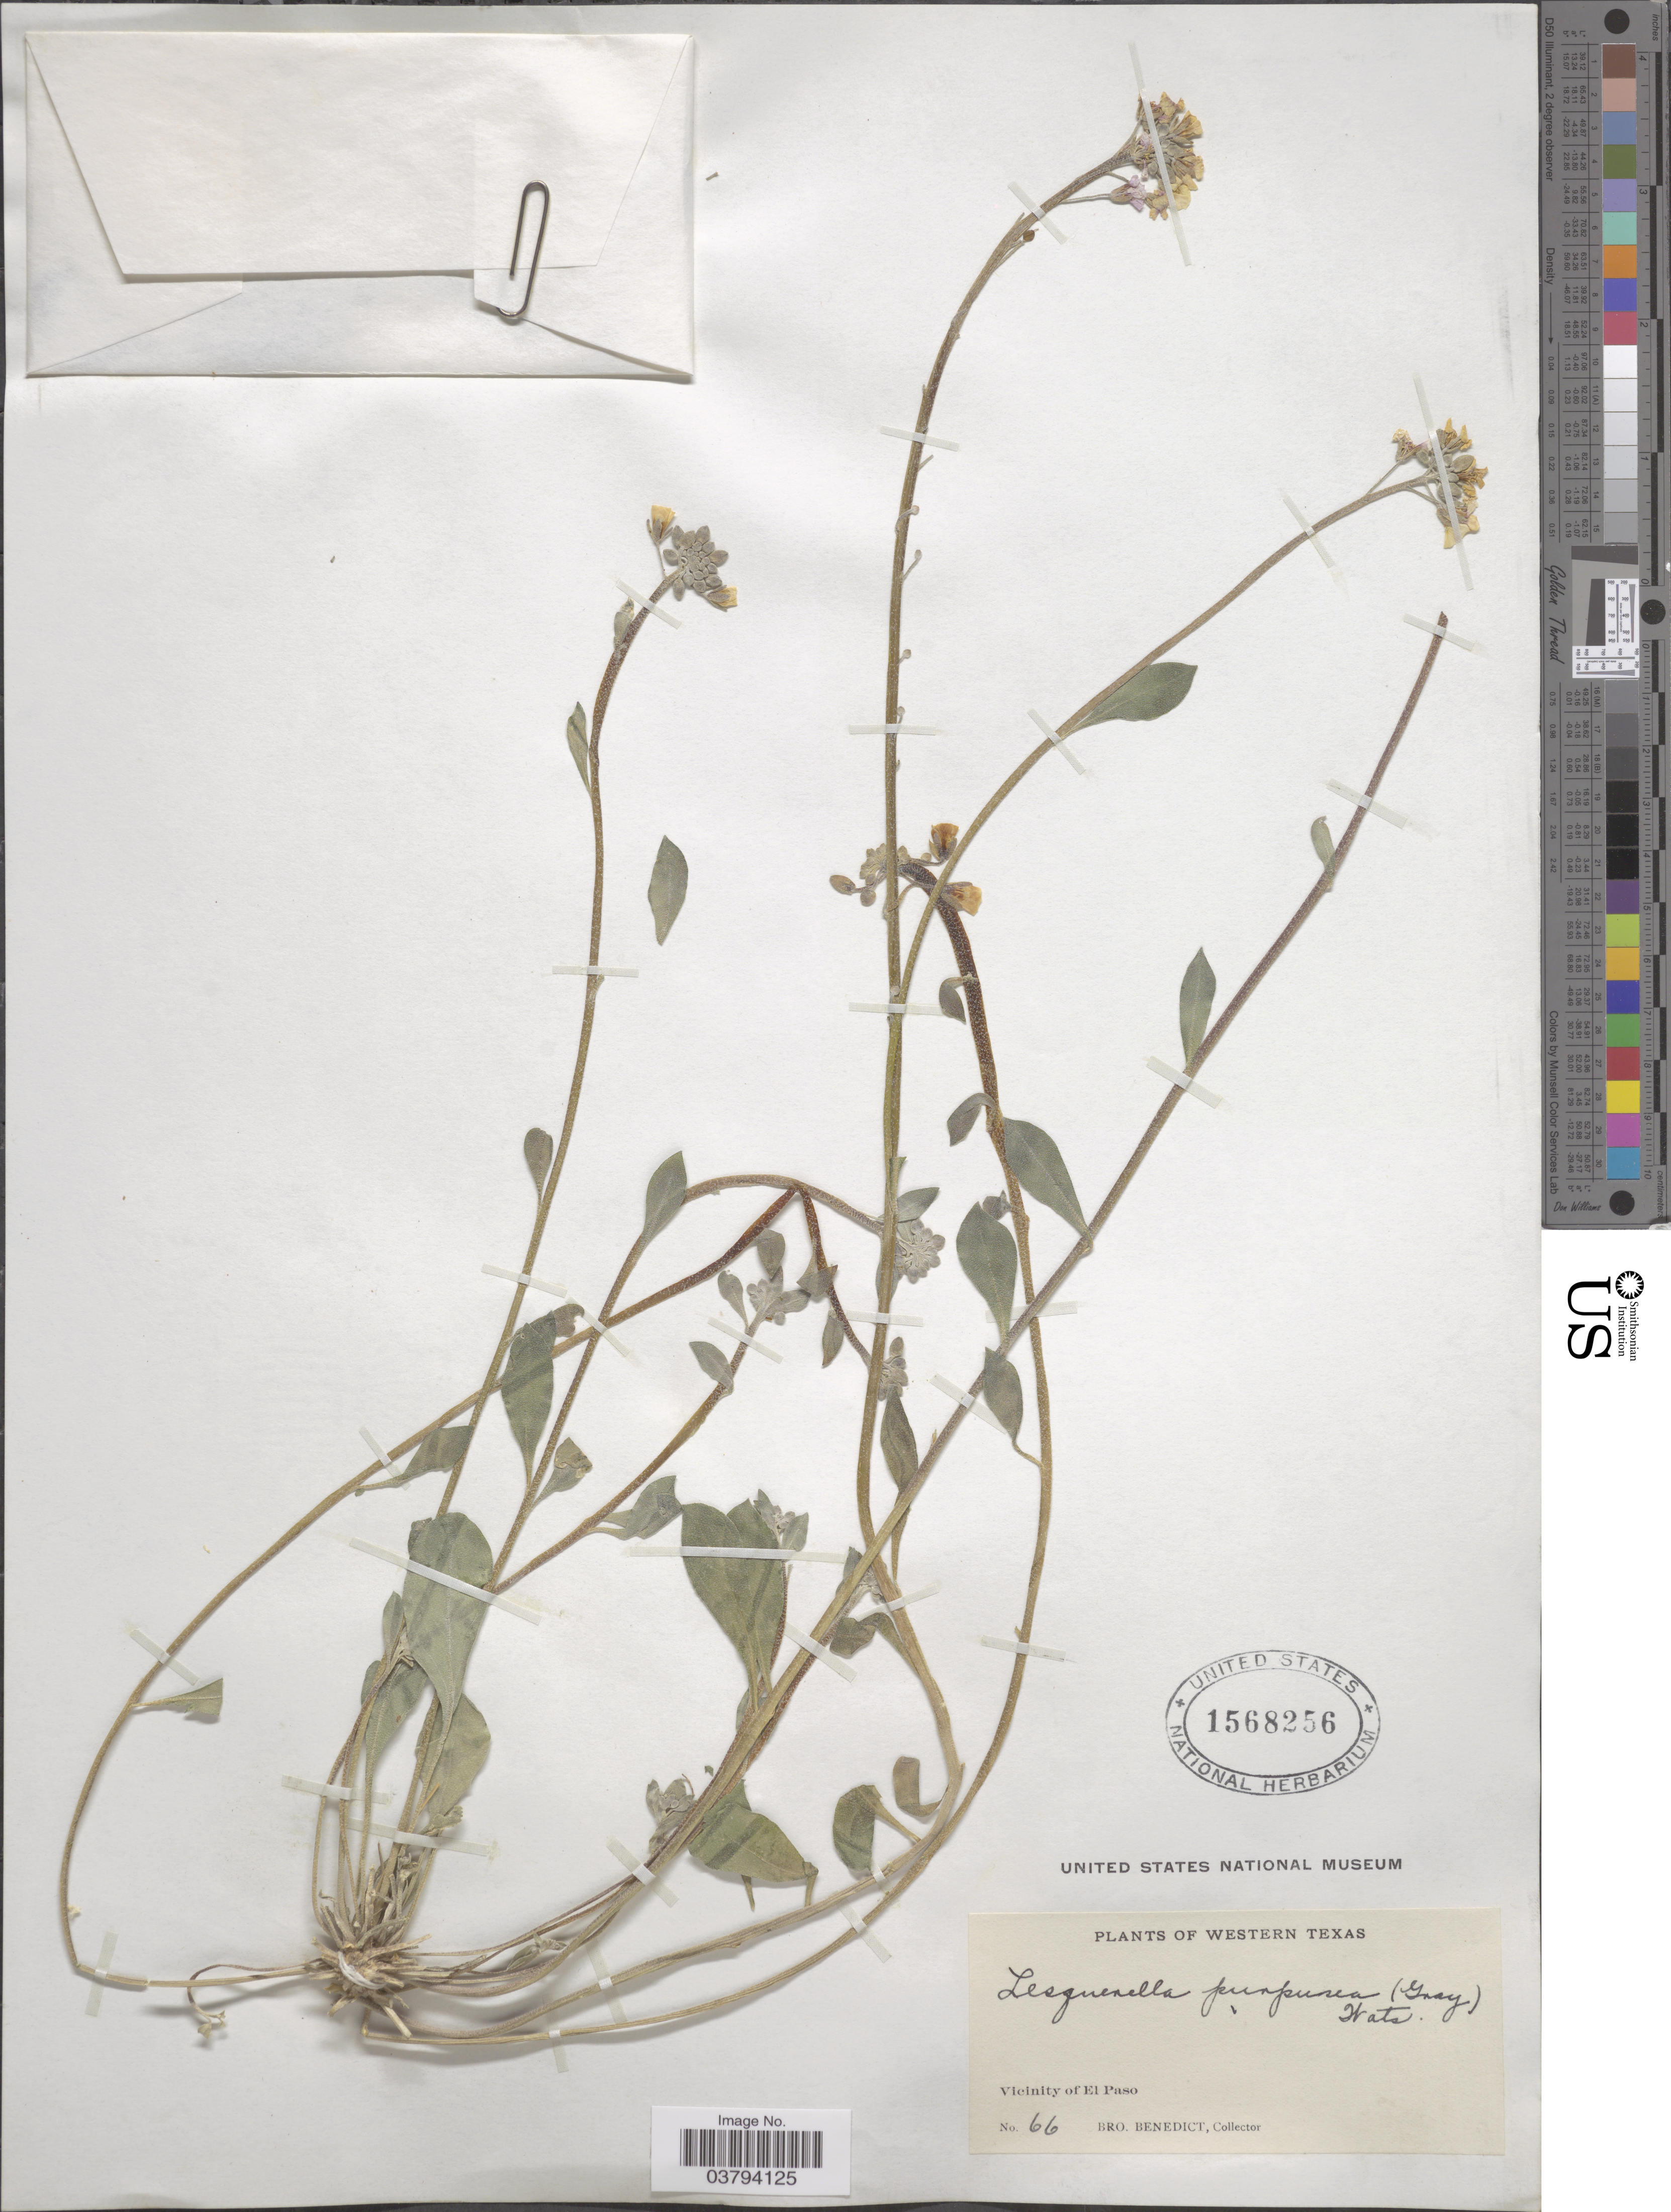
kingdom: Plantae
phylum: Tracheophyta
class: Magnoliopsida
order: Brassicales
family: Brassicaceae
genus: Lesquerella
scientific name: Lesquerella purpurea subsp. purpurea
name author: (A. Gray) S. Watson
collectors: B. Ayers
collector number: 66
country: United States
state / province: Texas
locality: Western Texas. Vicinity of El Paso.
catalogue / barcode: US 1568256